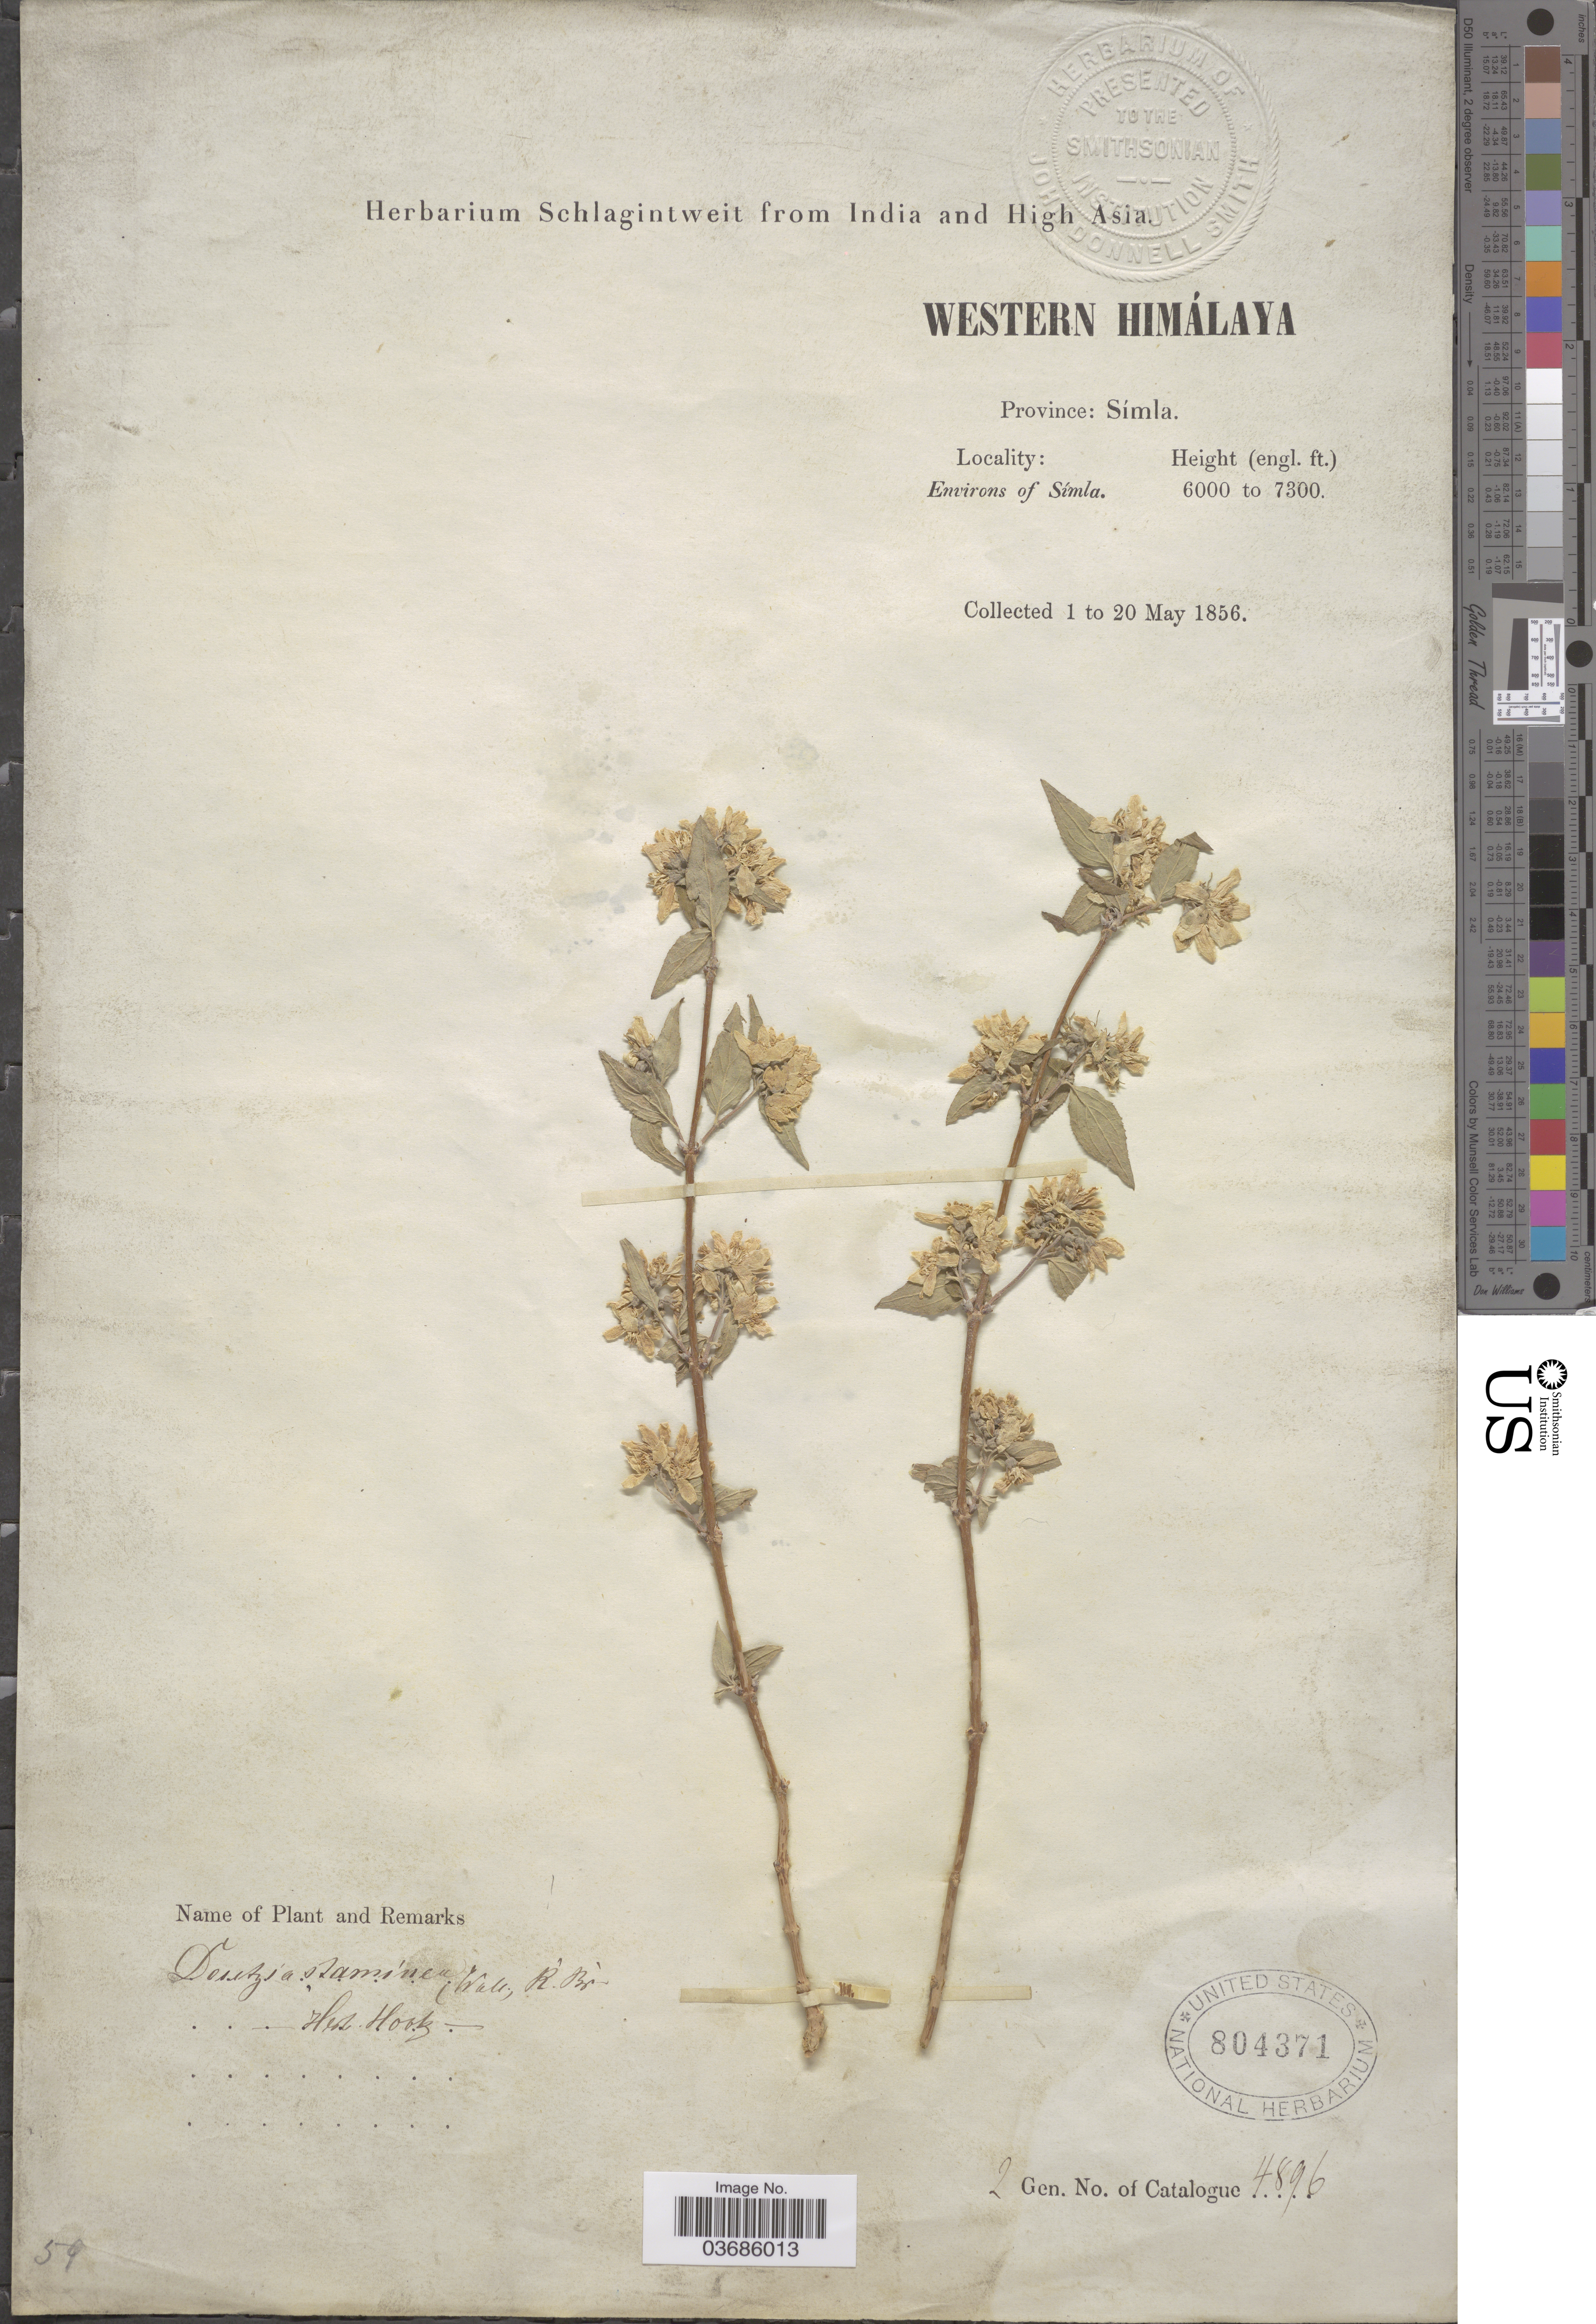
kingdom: Plantae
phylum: Tracheophyta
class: Magnoliopsida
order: Cornales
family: Hydrangeaceae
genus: Deutzia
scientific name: Deutzia staminea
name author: R. Br. ex Wall.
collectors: ex herb. Schlagintweit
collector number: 59?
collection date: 1856-05-01/1856-05-20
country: India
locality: Western Himálaya. Province: Símla. Environs of Símla.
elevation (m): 1829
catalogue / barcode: US 804371